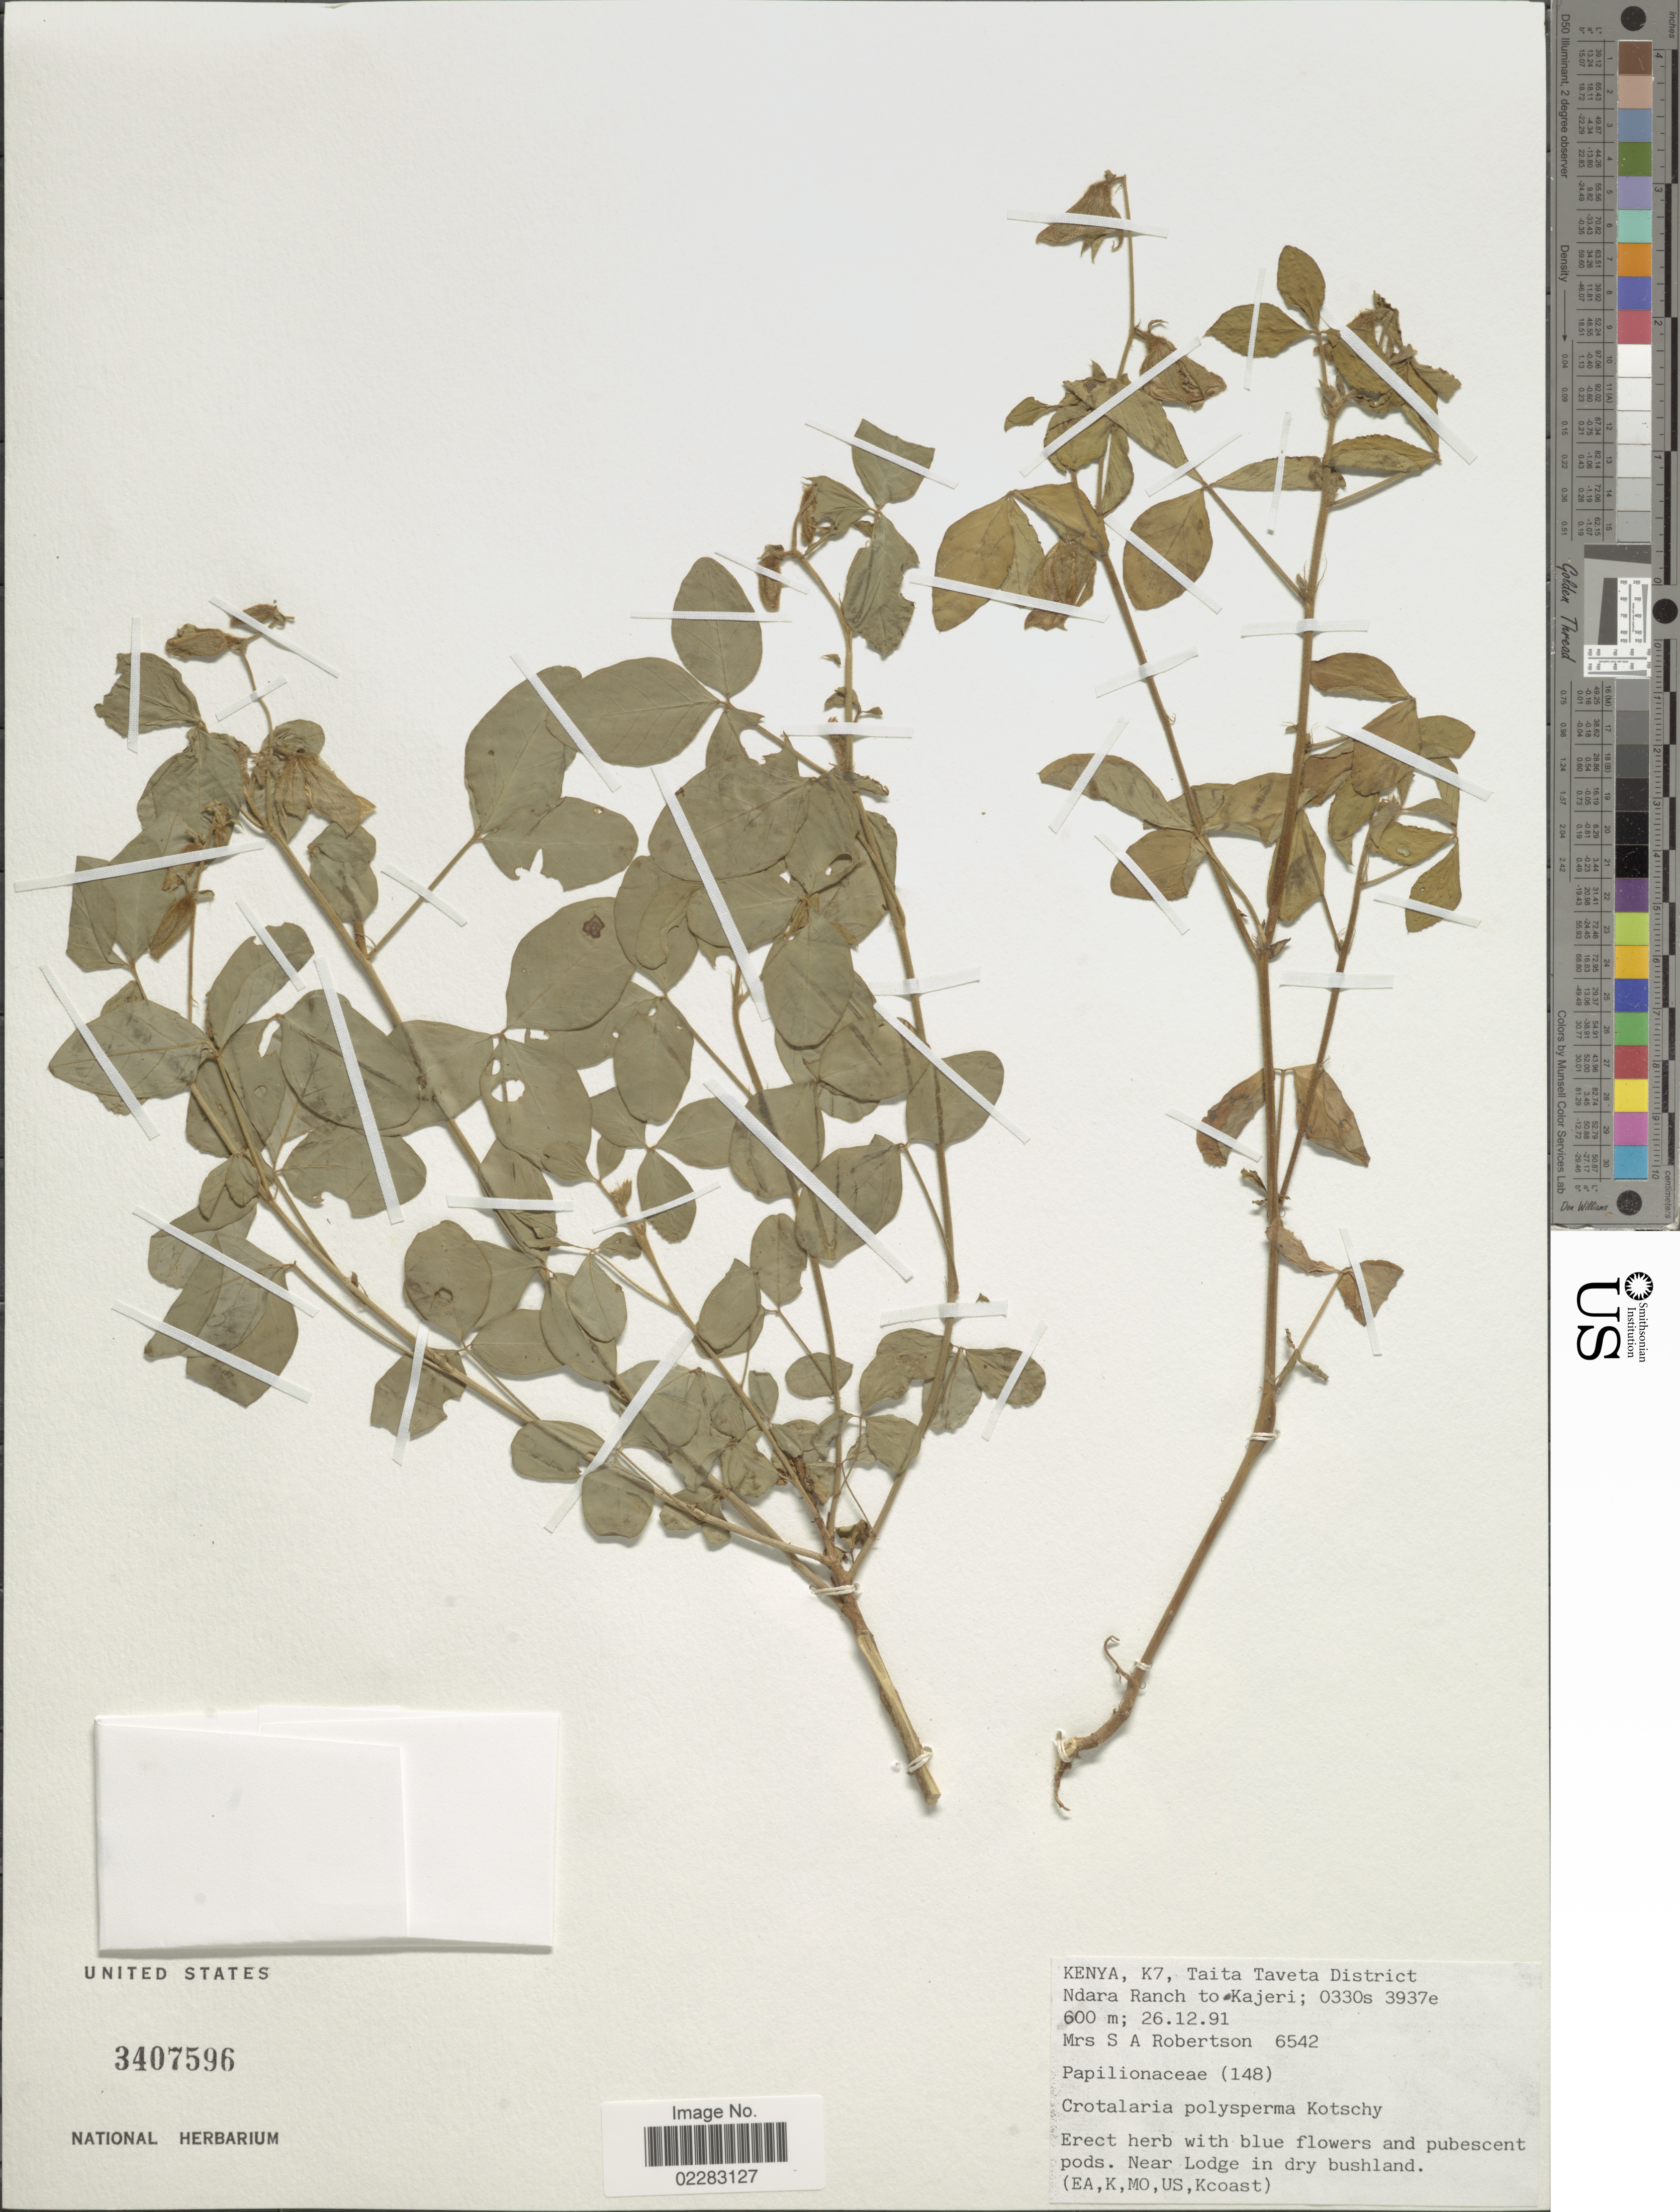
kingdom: Plantae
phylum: Tracheophyta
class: Magnoliopsida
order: Fabales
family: Fabaceae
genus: Crotalaria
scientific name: Crotalaria polysperma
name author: Kotschy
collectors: S. Robertson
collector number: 6542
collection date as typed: Transcribed d/m/y: 26/12/91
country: Kenya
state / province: Taita Taveta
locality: K7, Ndara Ranch to Kajeri.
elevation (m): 600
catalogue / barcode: US 3407596